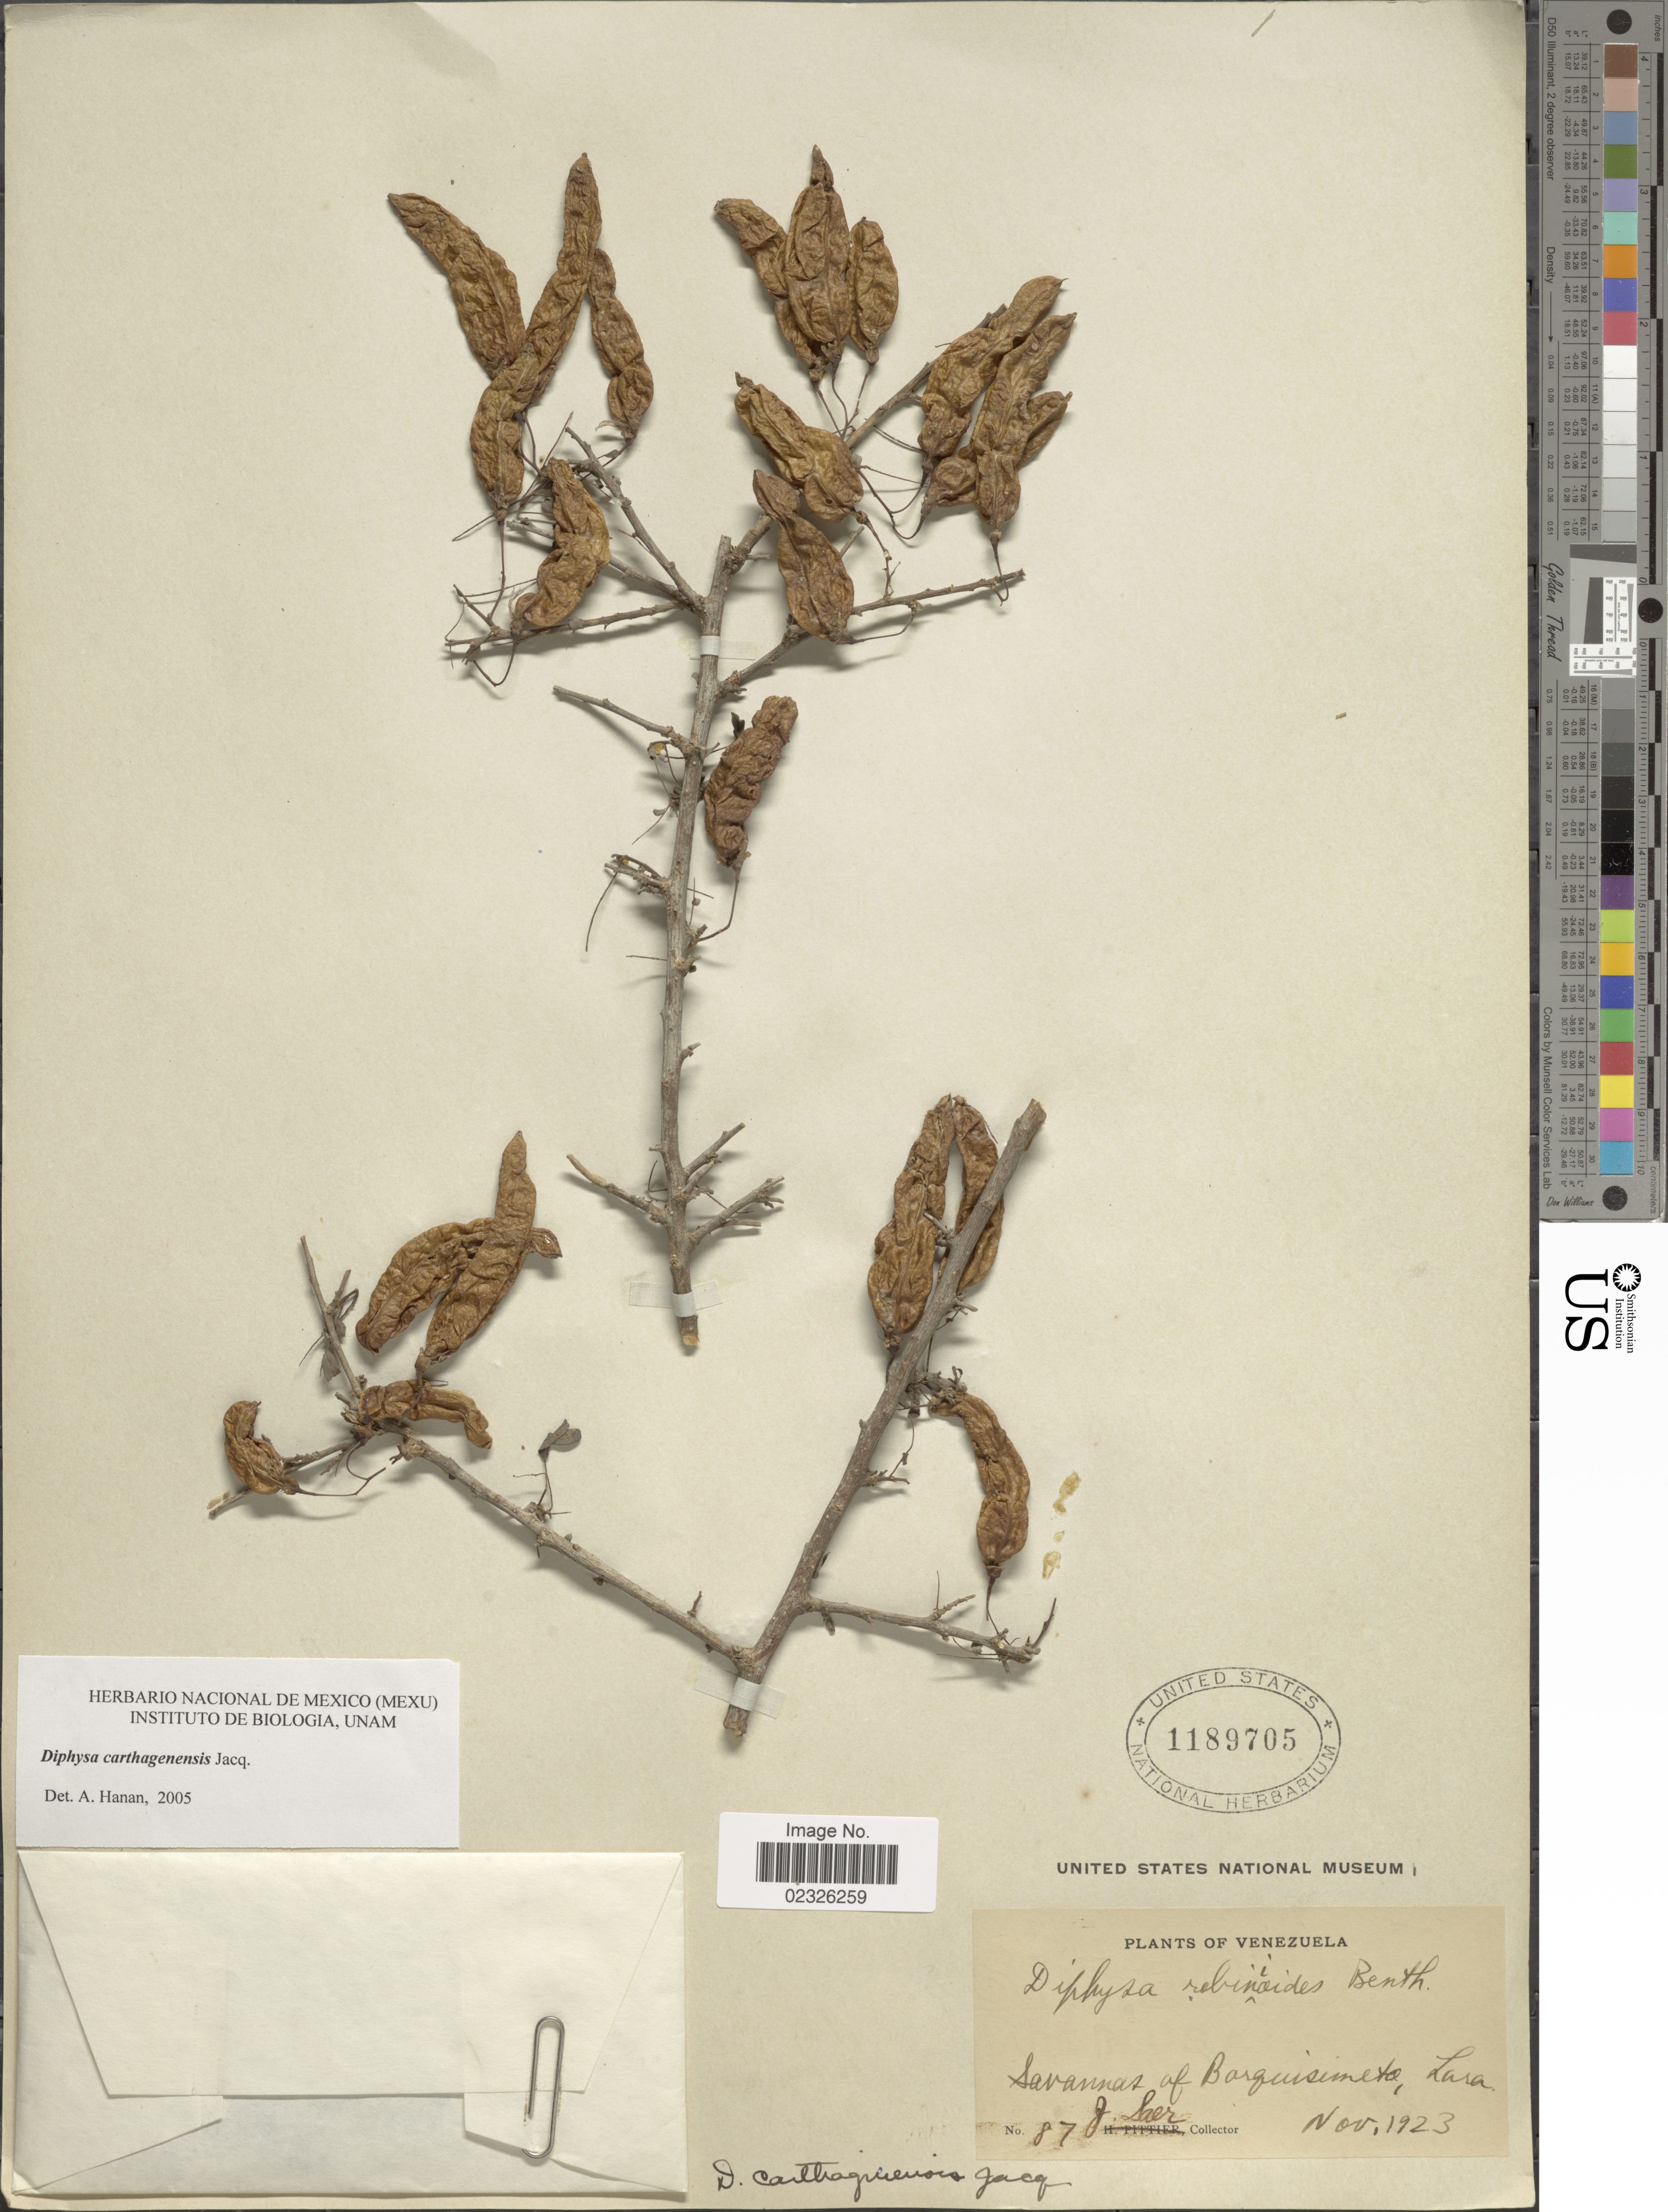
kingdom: Plantae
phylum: Tracheophyta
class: Magnoliopsida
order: Fabales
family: Fabaceae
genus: Diphysa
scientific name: Diphysa carthagenensis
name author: Jacq.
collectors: J. Saer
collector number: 87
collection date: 1923-11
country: Venezuela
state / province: Lara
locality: Savannas of Barquisimeto, Lara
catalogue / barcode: US 1189705